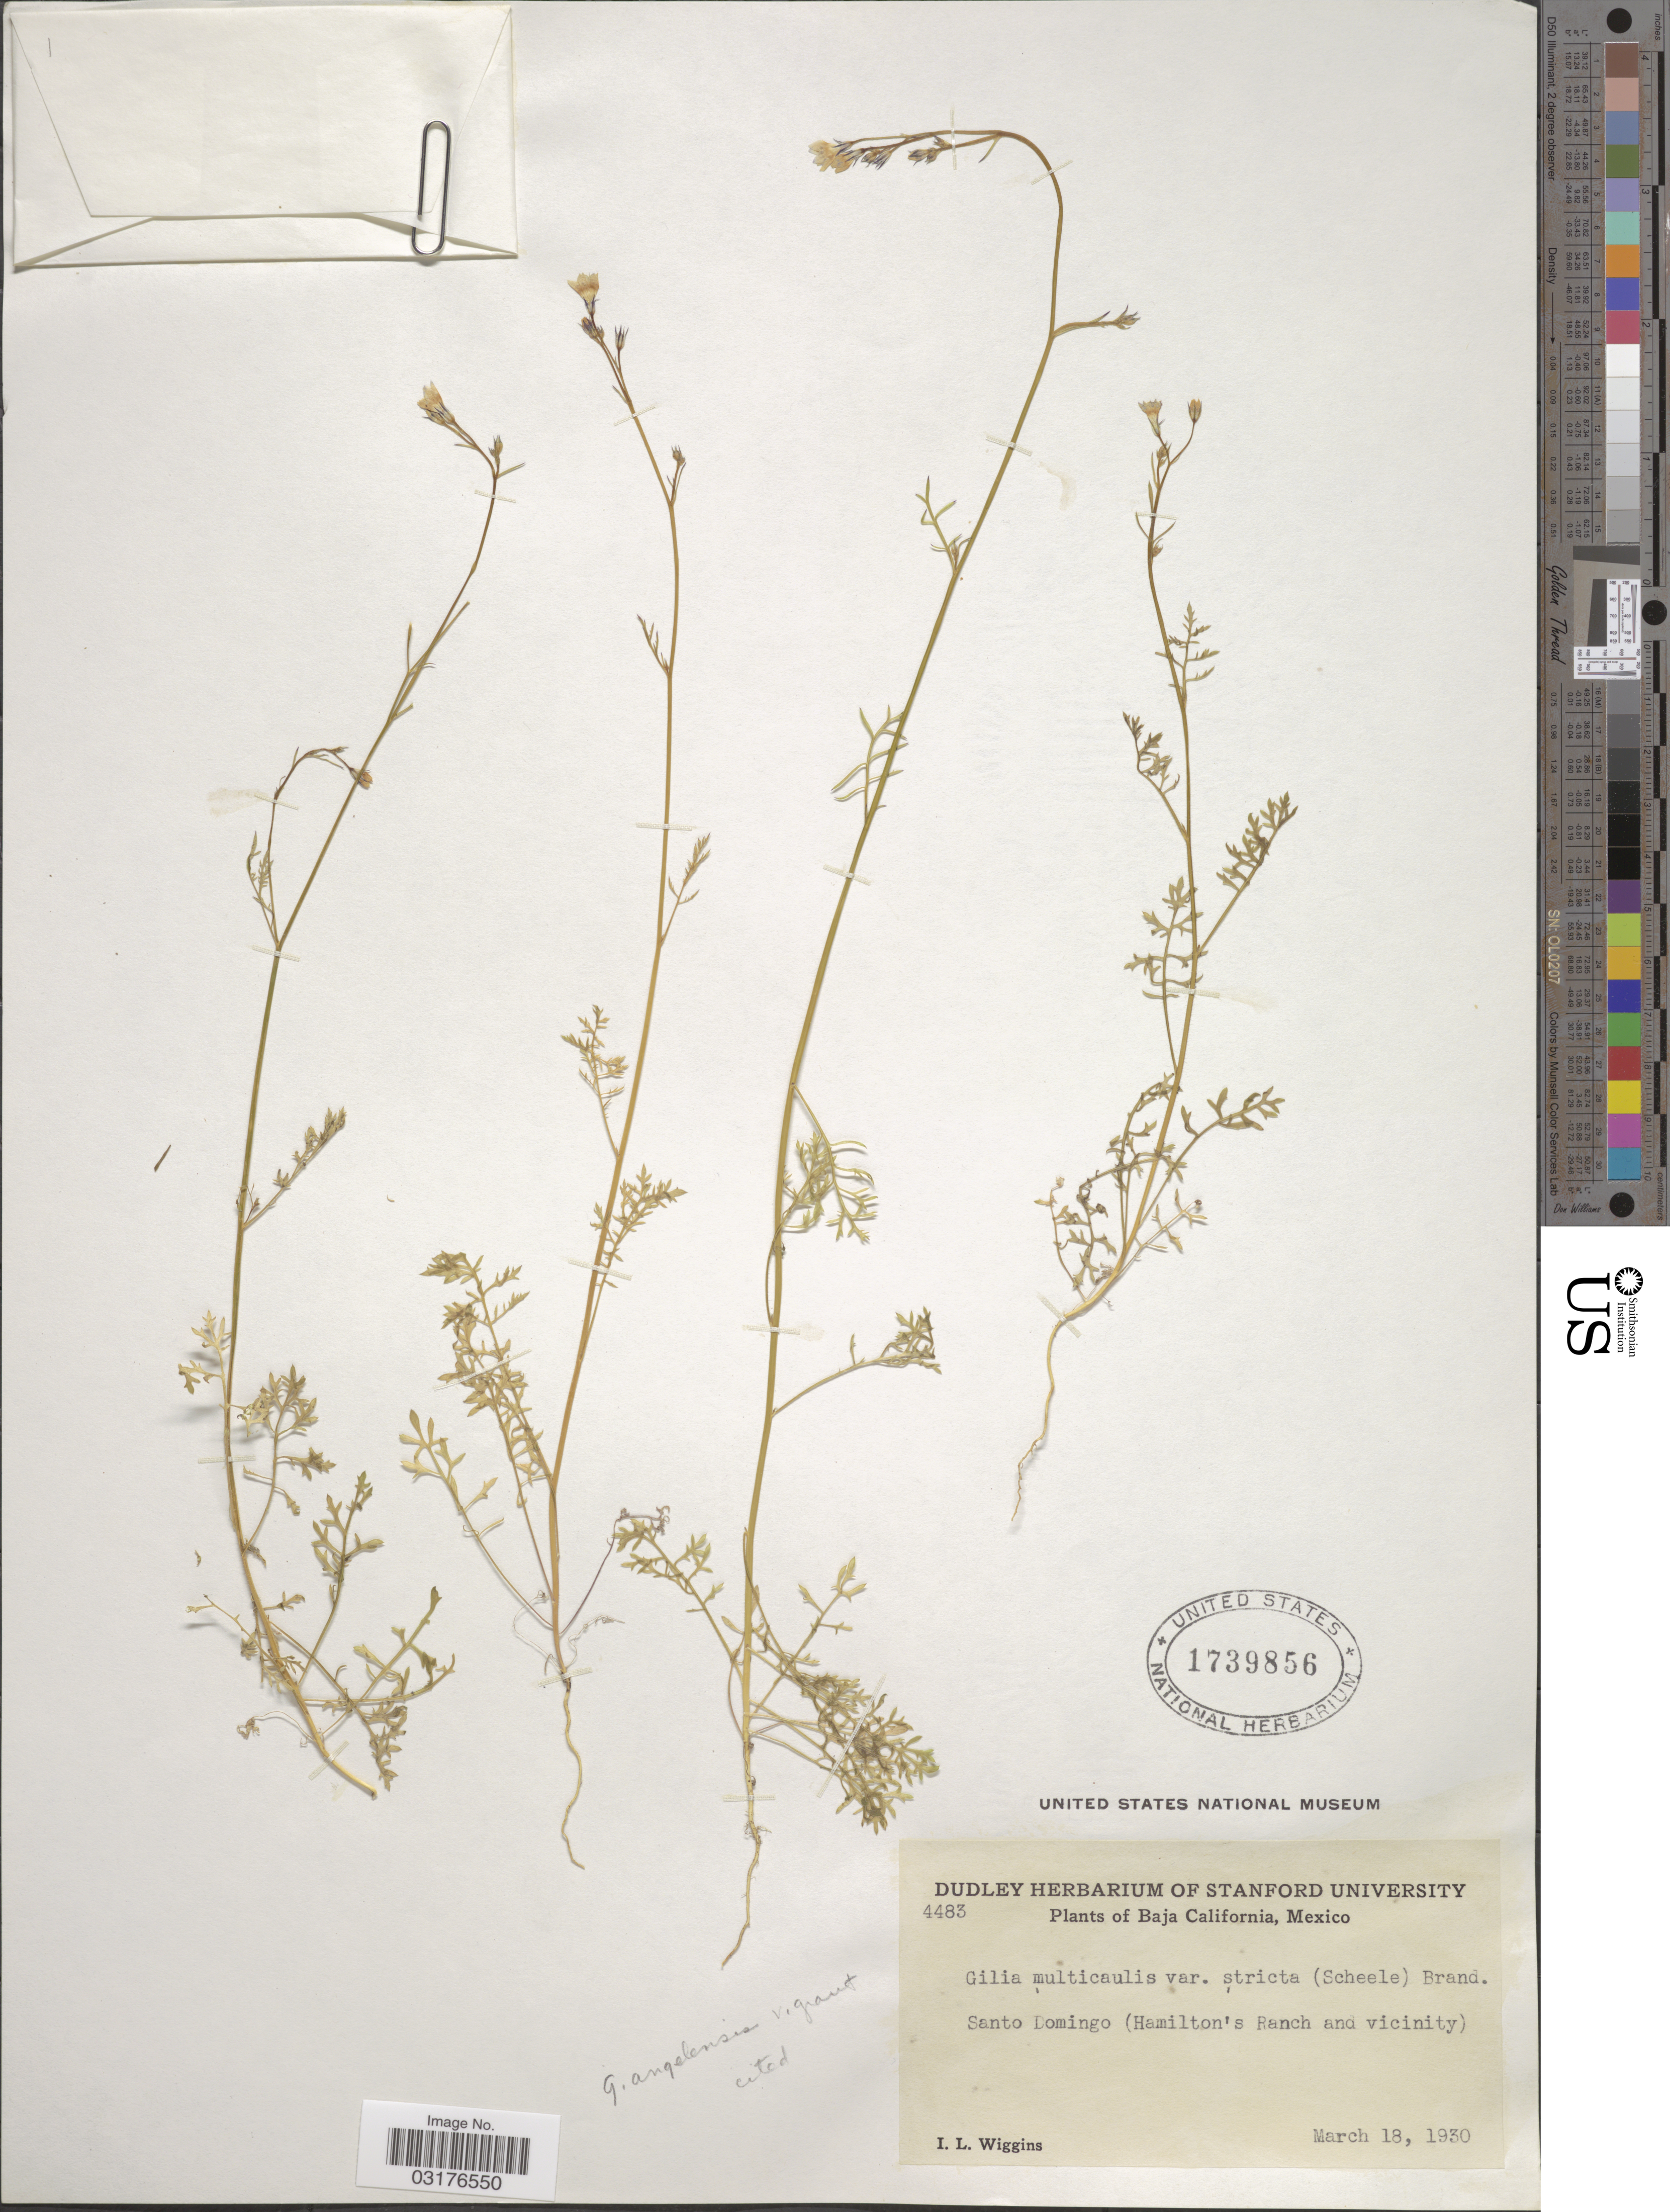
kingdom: Plantae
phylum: Tracheophyta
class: Magnoliopsida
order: Ericales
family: Polemoniaceae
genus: Gilia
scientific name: Gilia angelensis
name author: V.E. Grant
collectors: I. L. Wiggins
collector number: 4483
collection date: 1930-03-18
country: Mexico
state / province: Baja California Sur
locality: Santo Domingo (Hamilton's Ranch and vicinity).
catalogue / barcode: US 1739856